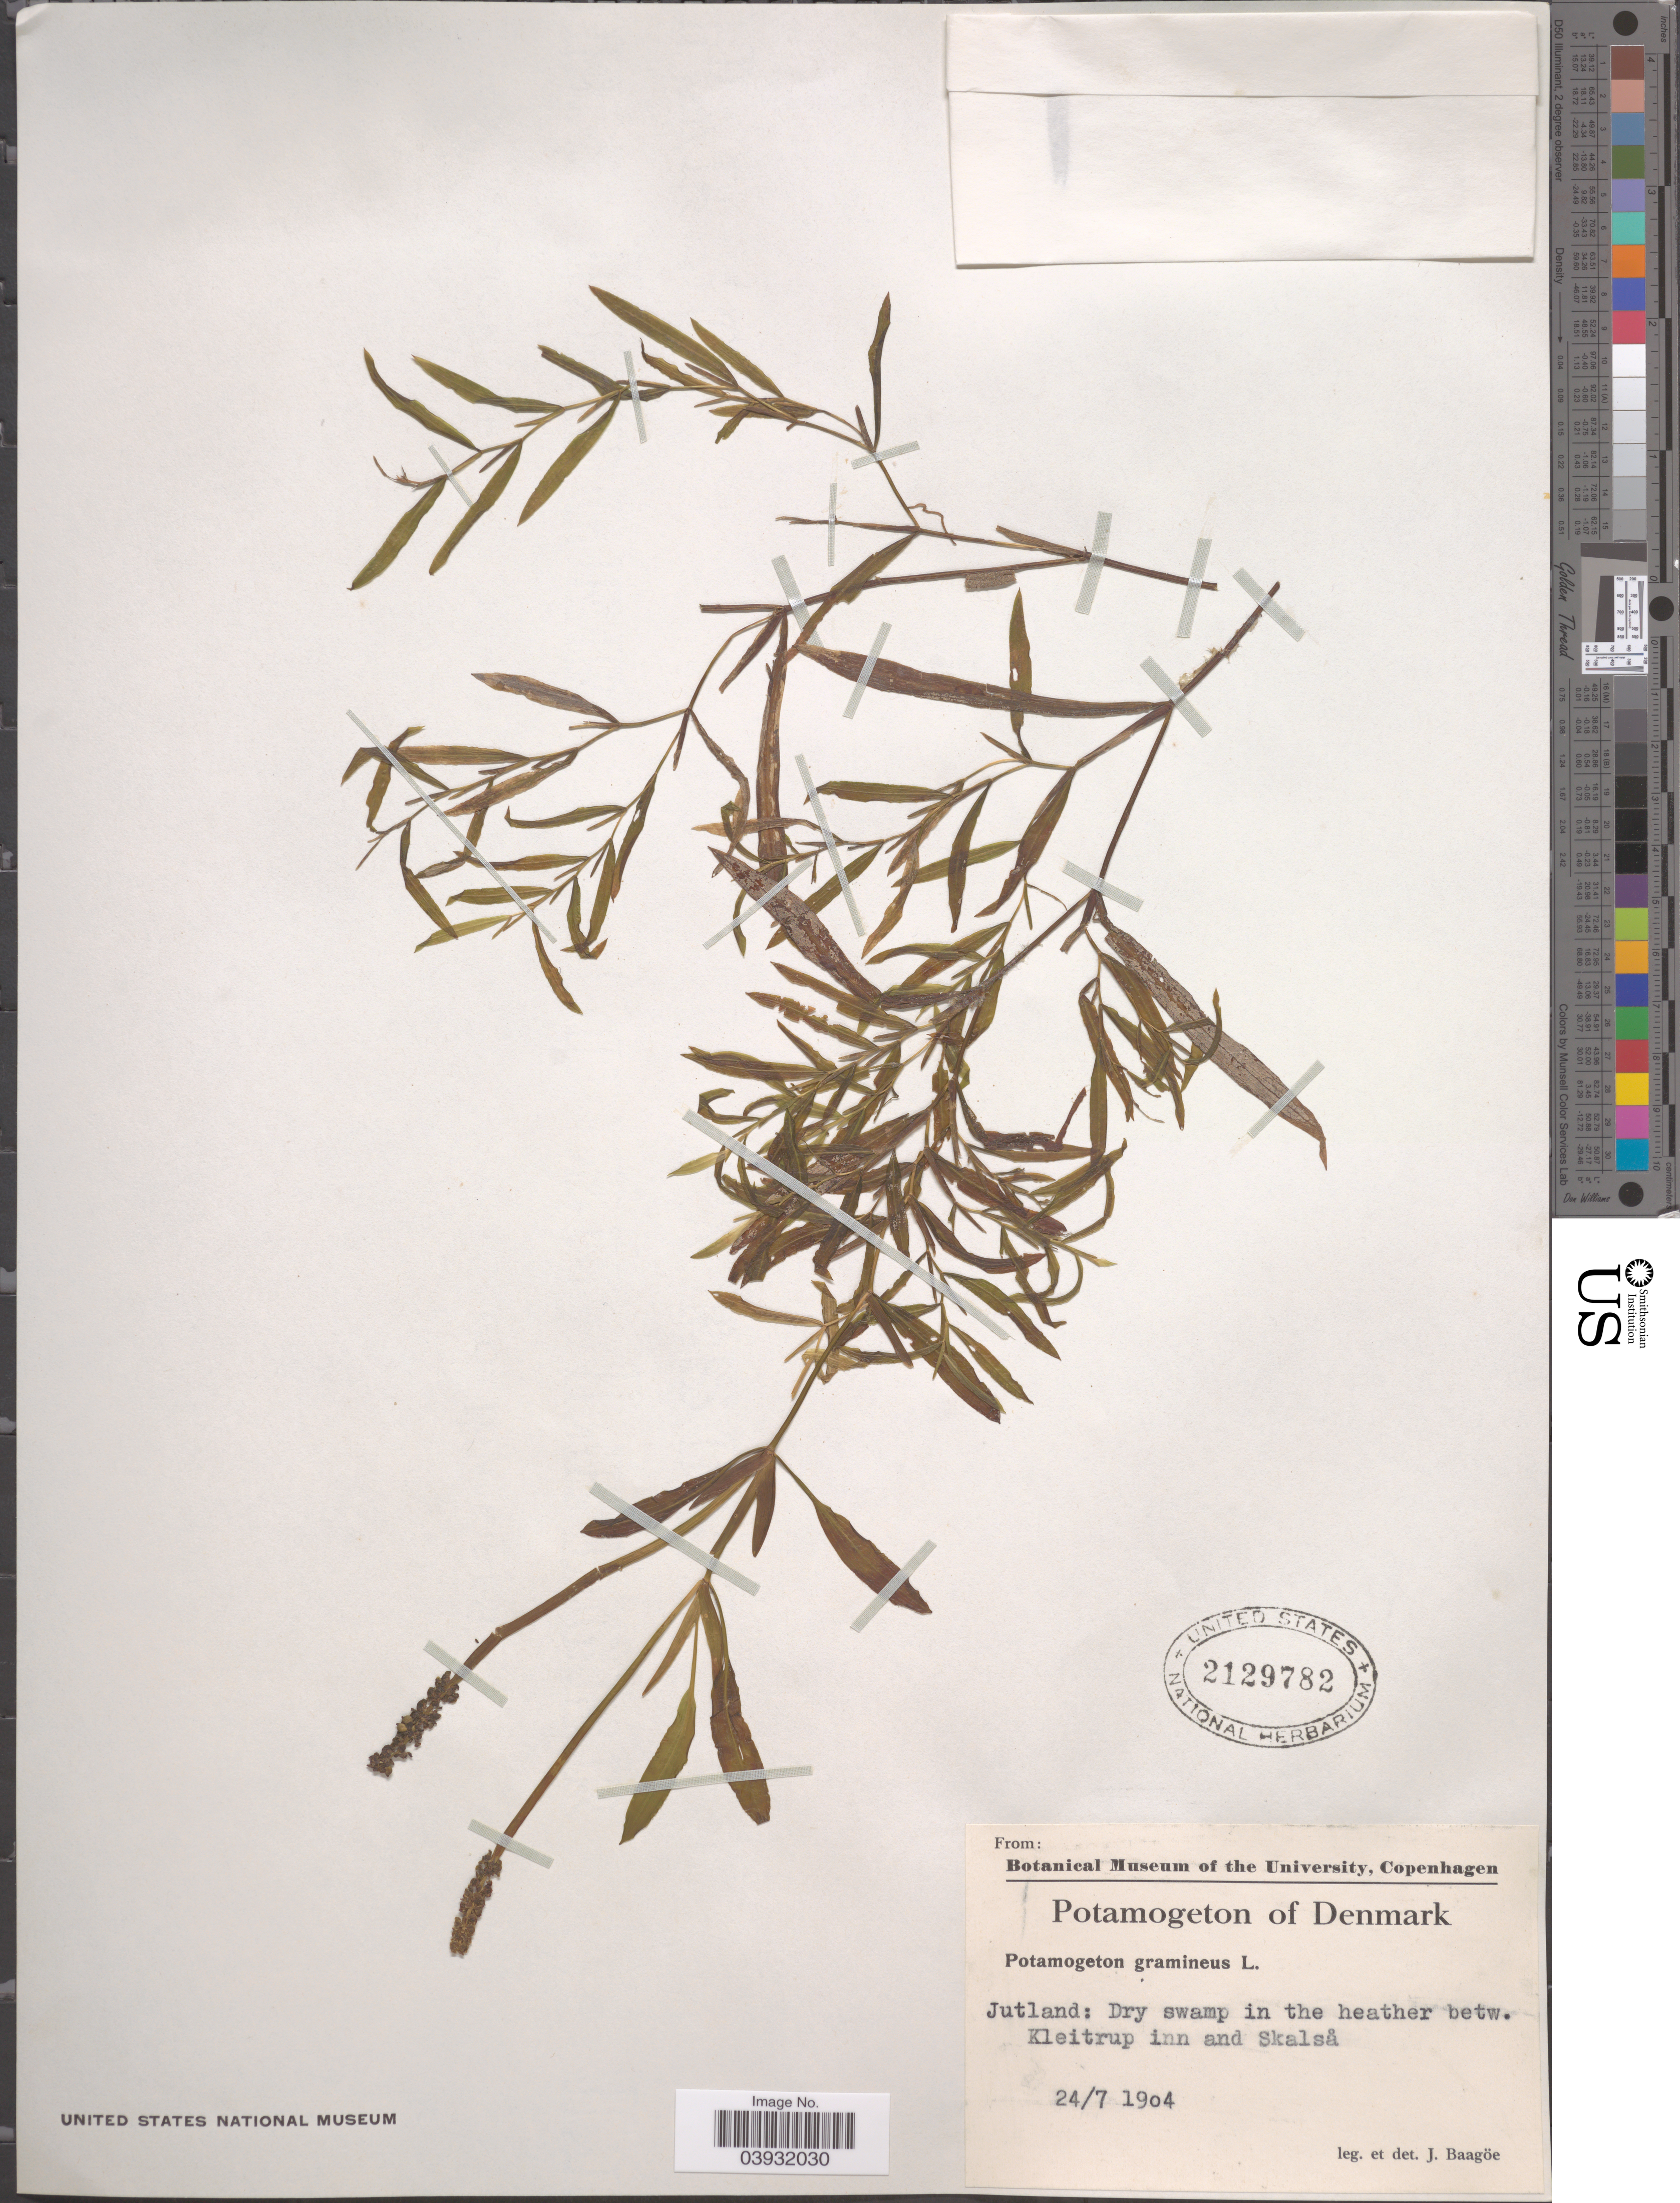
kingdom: Plantae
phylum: Tracheophyta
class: Liliopsida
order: Alismatales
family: Potamogetonaceae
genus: Potamogeton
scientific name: Potamogeton gramineus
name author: L.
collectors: J. Baagoe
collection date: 1904-07-24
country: Denmark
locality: Jutland: Dry swamp in the heather betw. Kleitrup inn and Skalså.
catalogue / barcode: US 2129782